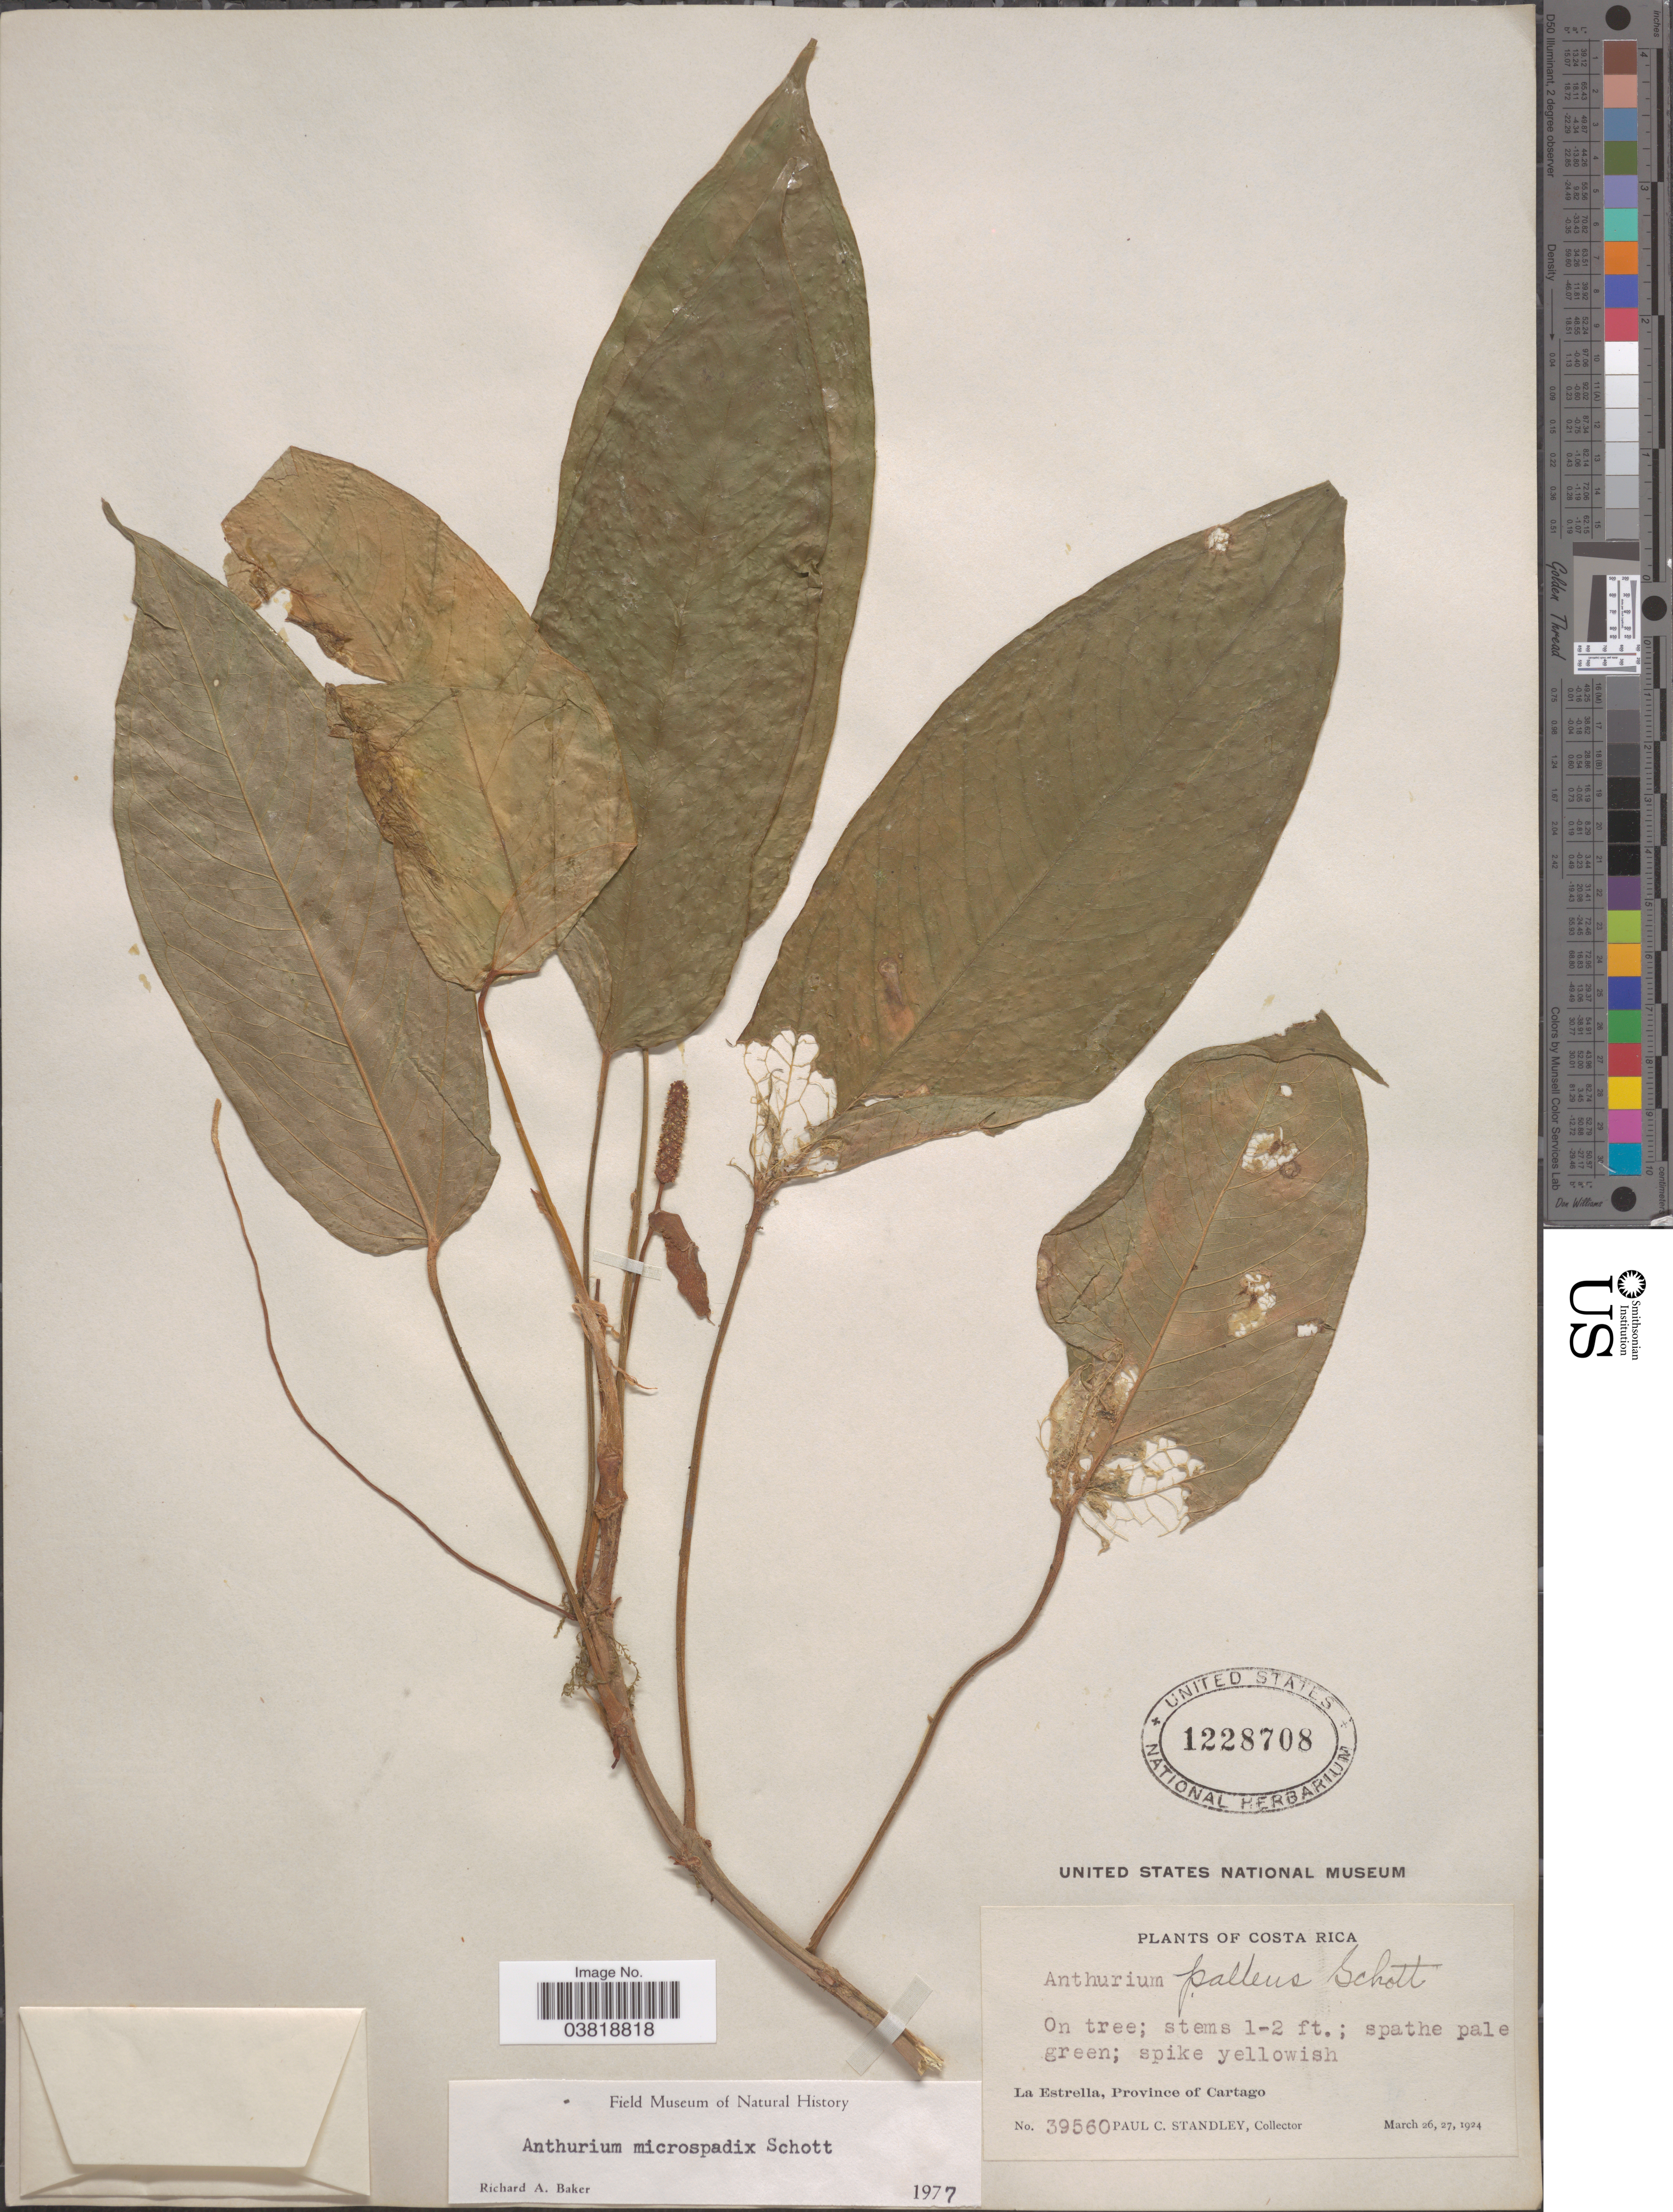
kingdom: Plantae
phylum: Tracheophyta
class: Liliopsida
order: Alismatales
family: Araceae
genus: Anthurium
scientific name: Anthurium microspadix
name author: Schott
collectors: P. C. Standley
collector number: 39560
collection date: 1924-03-26/1924-03-27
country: Costa Rica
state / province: Cartago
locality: La Estrella.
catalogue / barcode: US 1228708